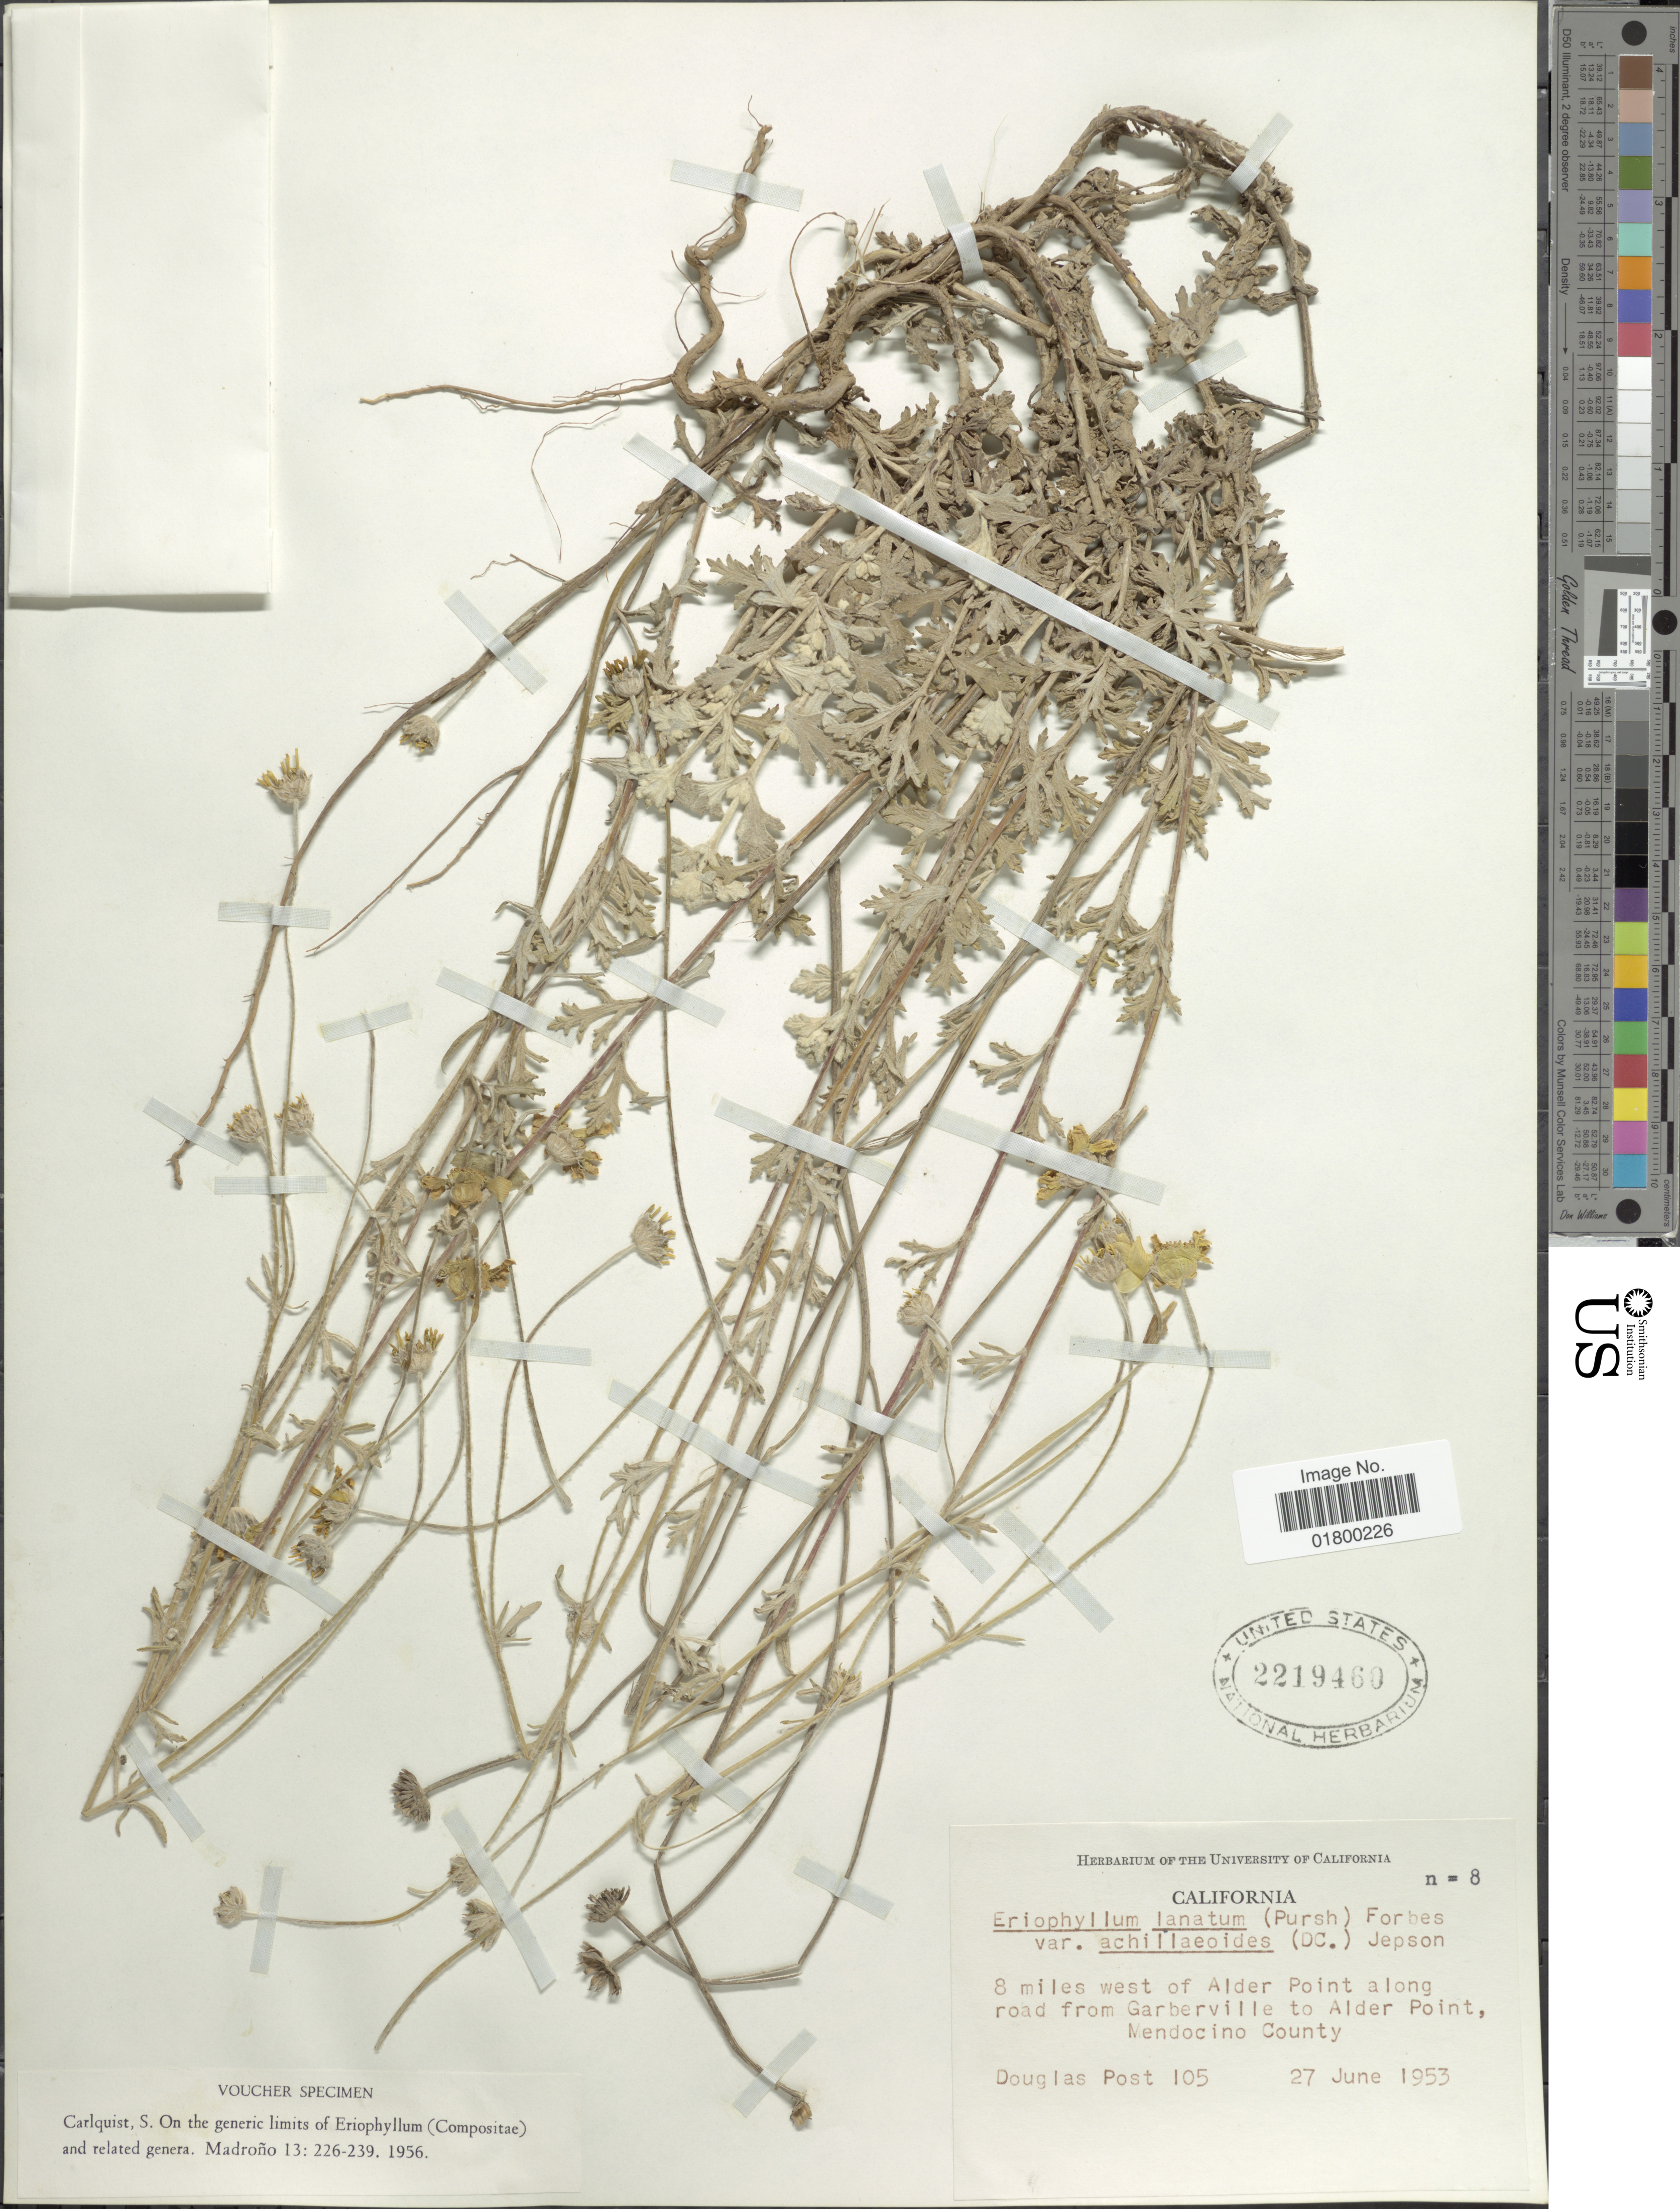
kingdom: Plantae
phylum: Tracheophyta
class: Magnoliopsida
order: Asterales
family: Asteraceae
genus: Eriophyllum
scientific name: Eriophyllum lanatum var. achillioides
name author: (DC.) Jeps.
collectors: D. M. Post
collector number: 105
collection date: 1953-06-27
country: United States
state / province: California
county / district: Mendocino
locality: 8 miles west of Alder Point along road from Garberville to Alder Point, Mendocino County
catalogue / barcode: US 2219460